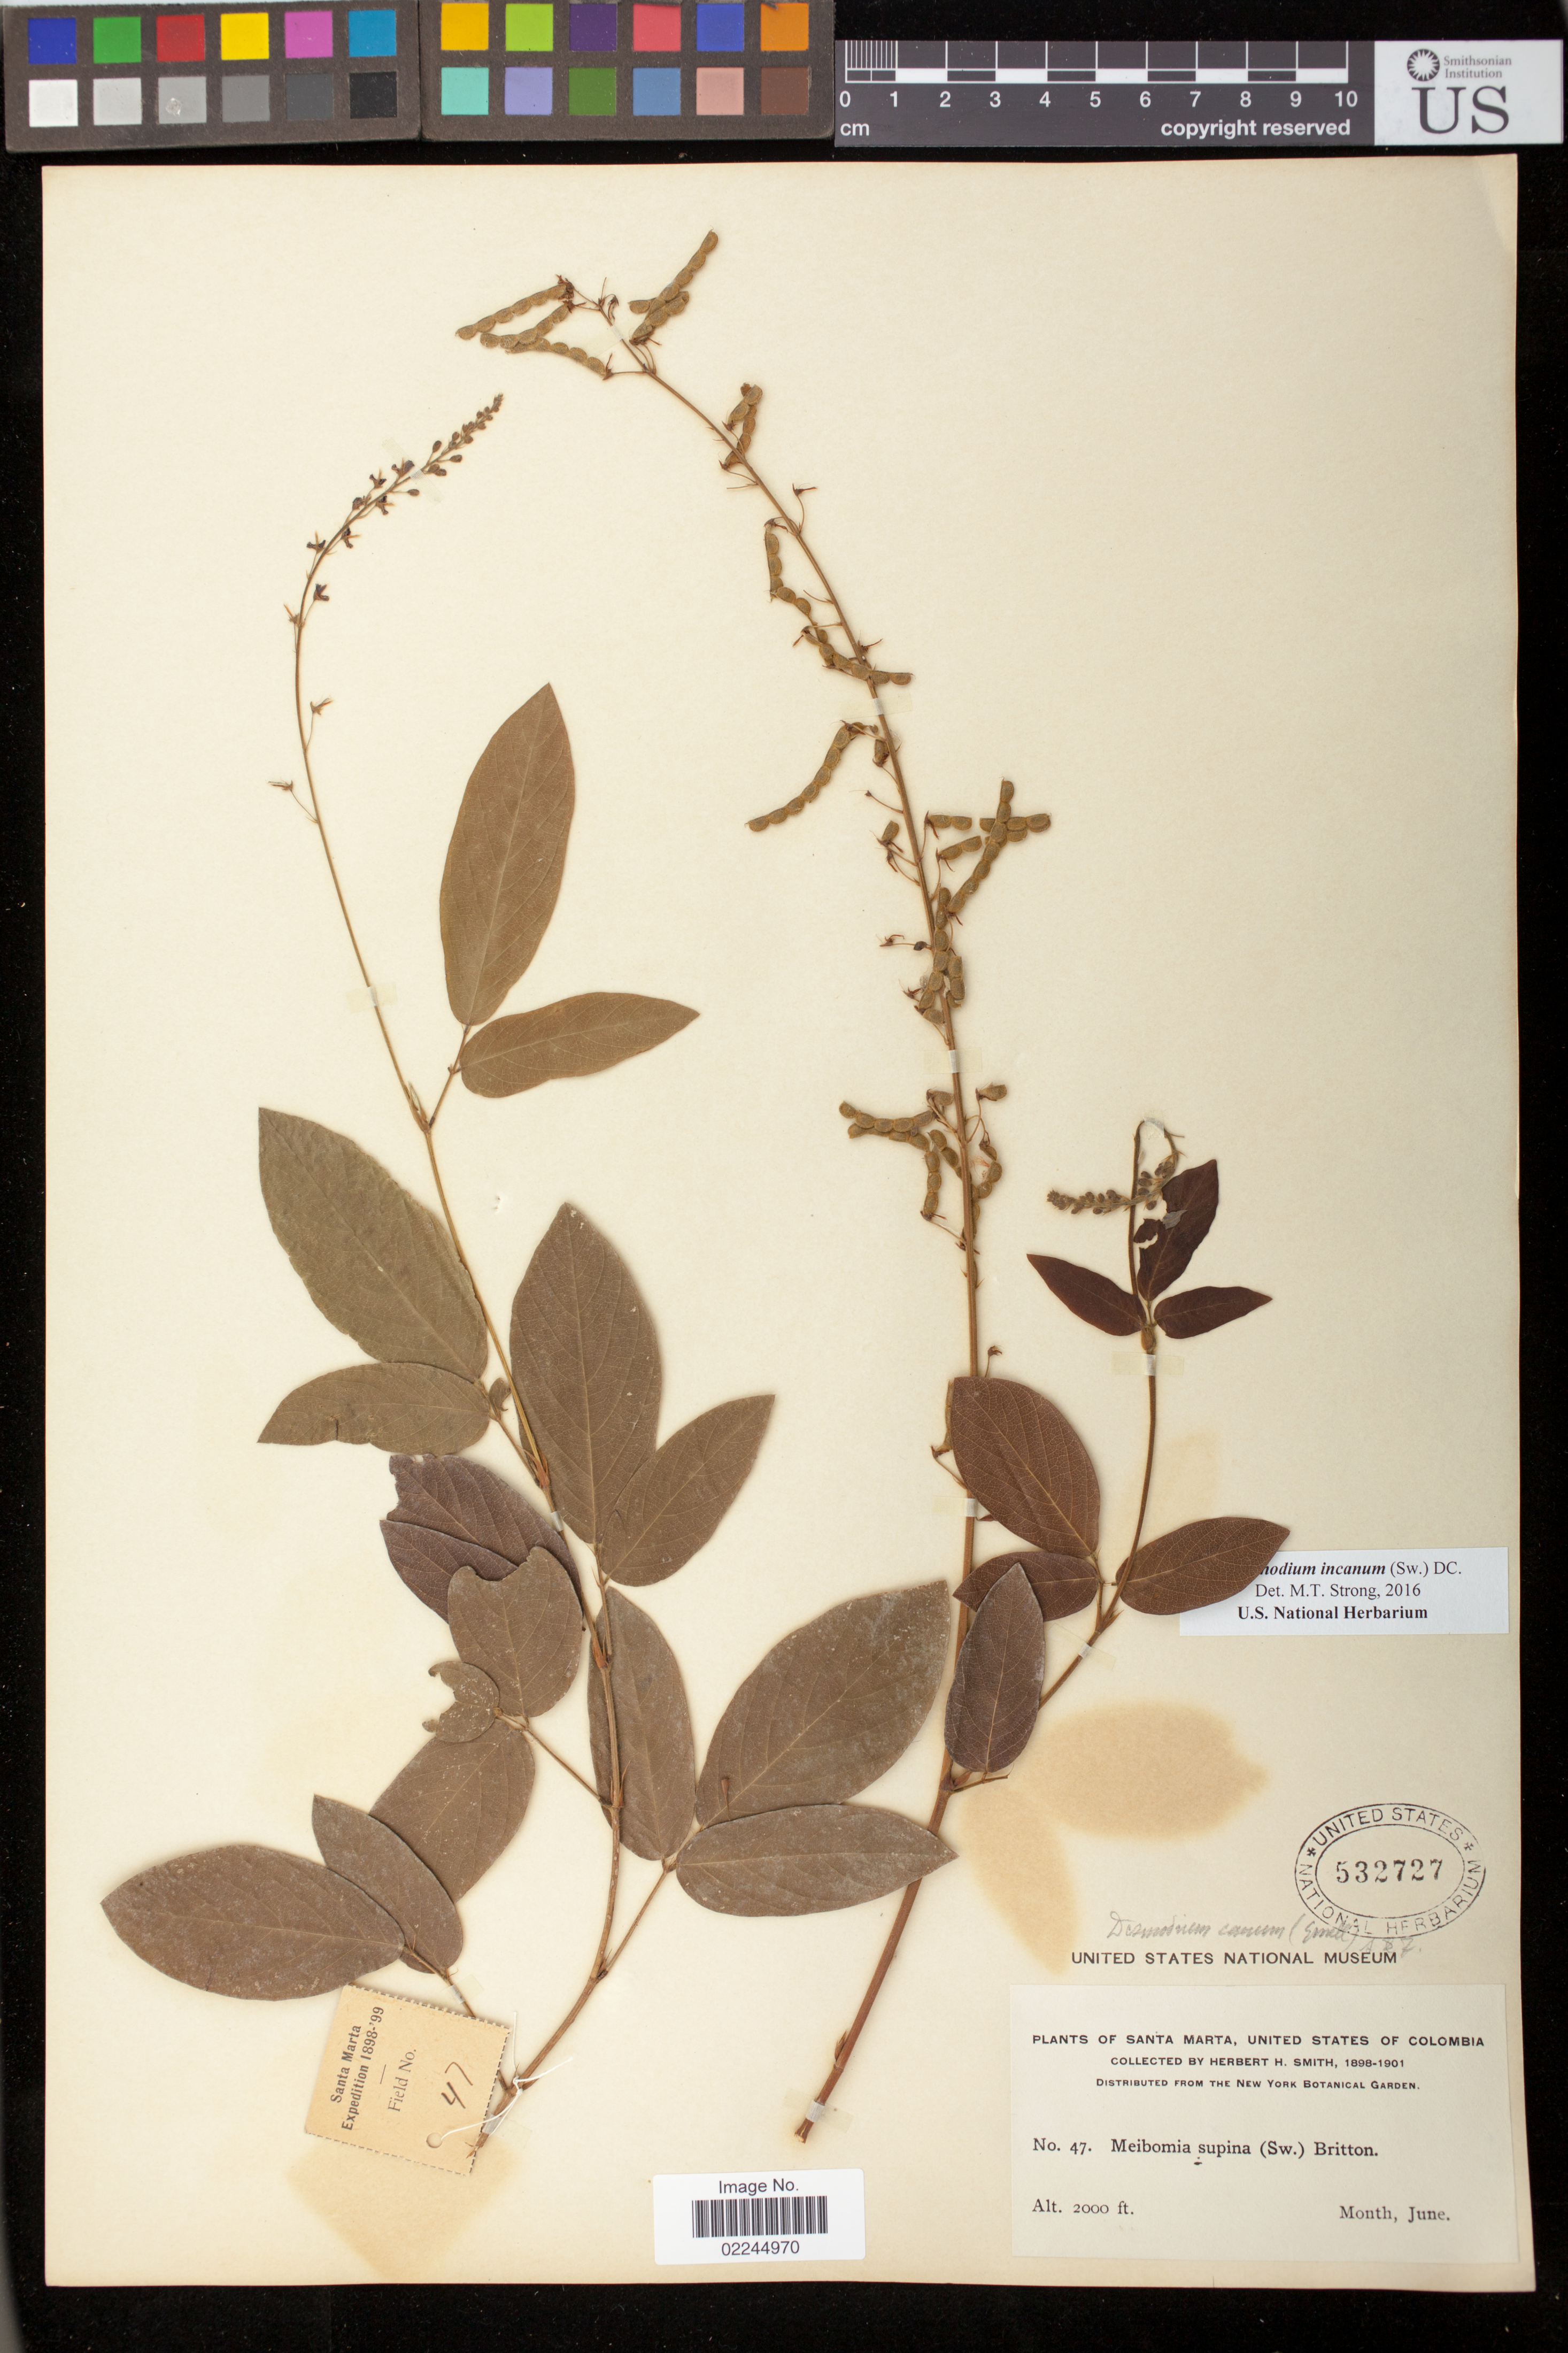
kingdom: Plantae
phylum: Tracheophyta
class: Magnoliopsida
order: Fabales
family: Fabaceae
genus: Desmodium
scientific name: Desmodium incanum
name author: (Sw.) DC.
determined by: Strong, Mark T., (BOT), Smithsonian Institution - National Museum of Natural History (UNITED STATES)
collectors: Herbert H. Smith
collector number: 47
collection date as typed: June; 1898-'99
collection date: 1898-06/1899-06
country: Colombia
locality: Santa Marta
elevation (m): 610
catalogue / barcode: US 532727